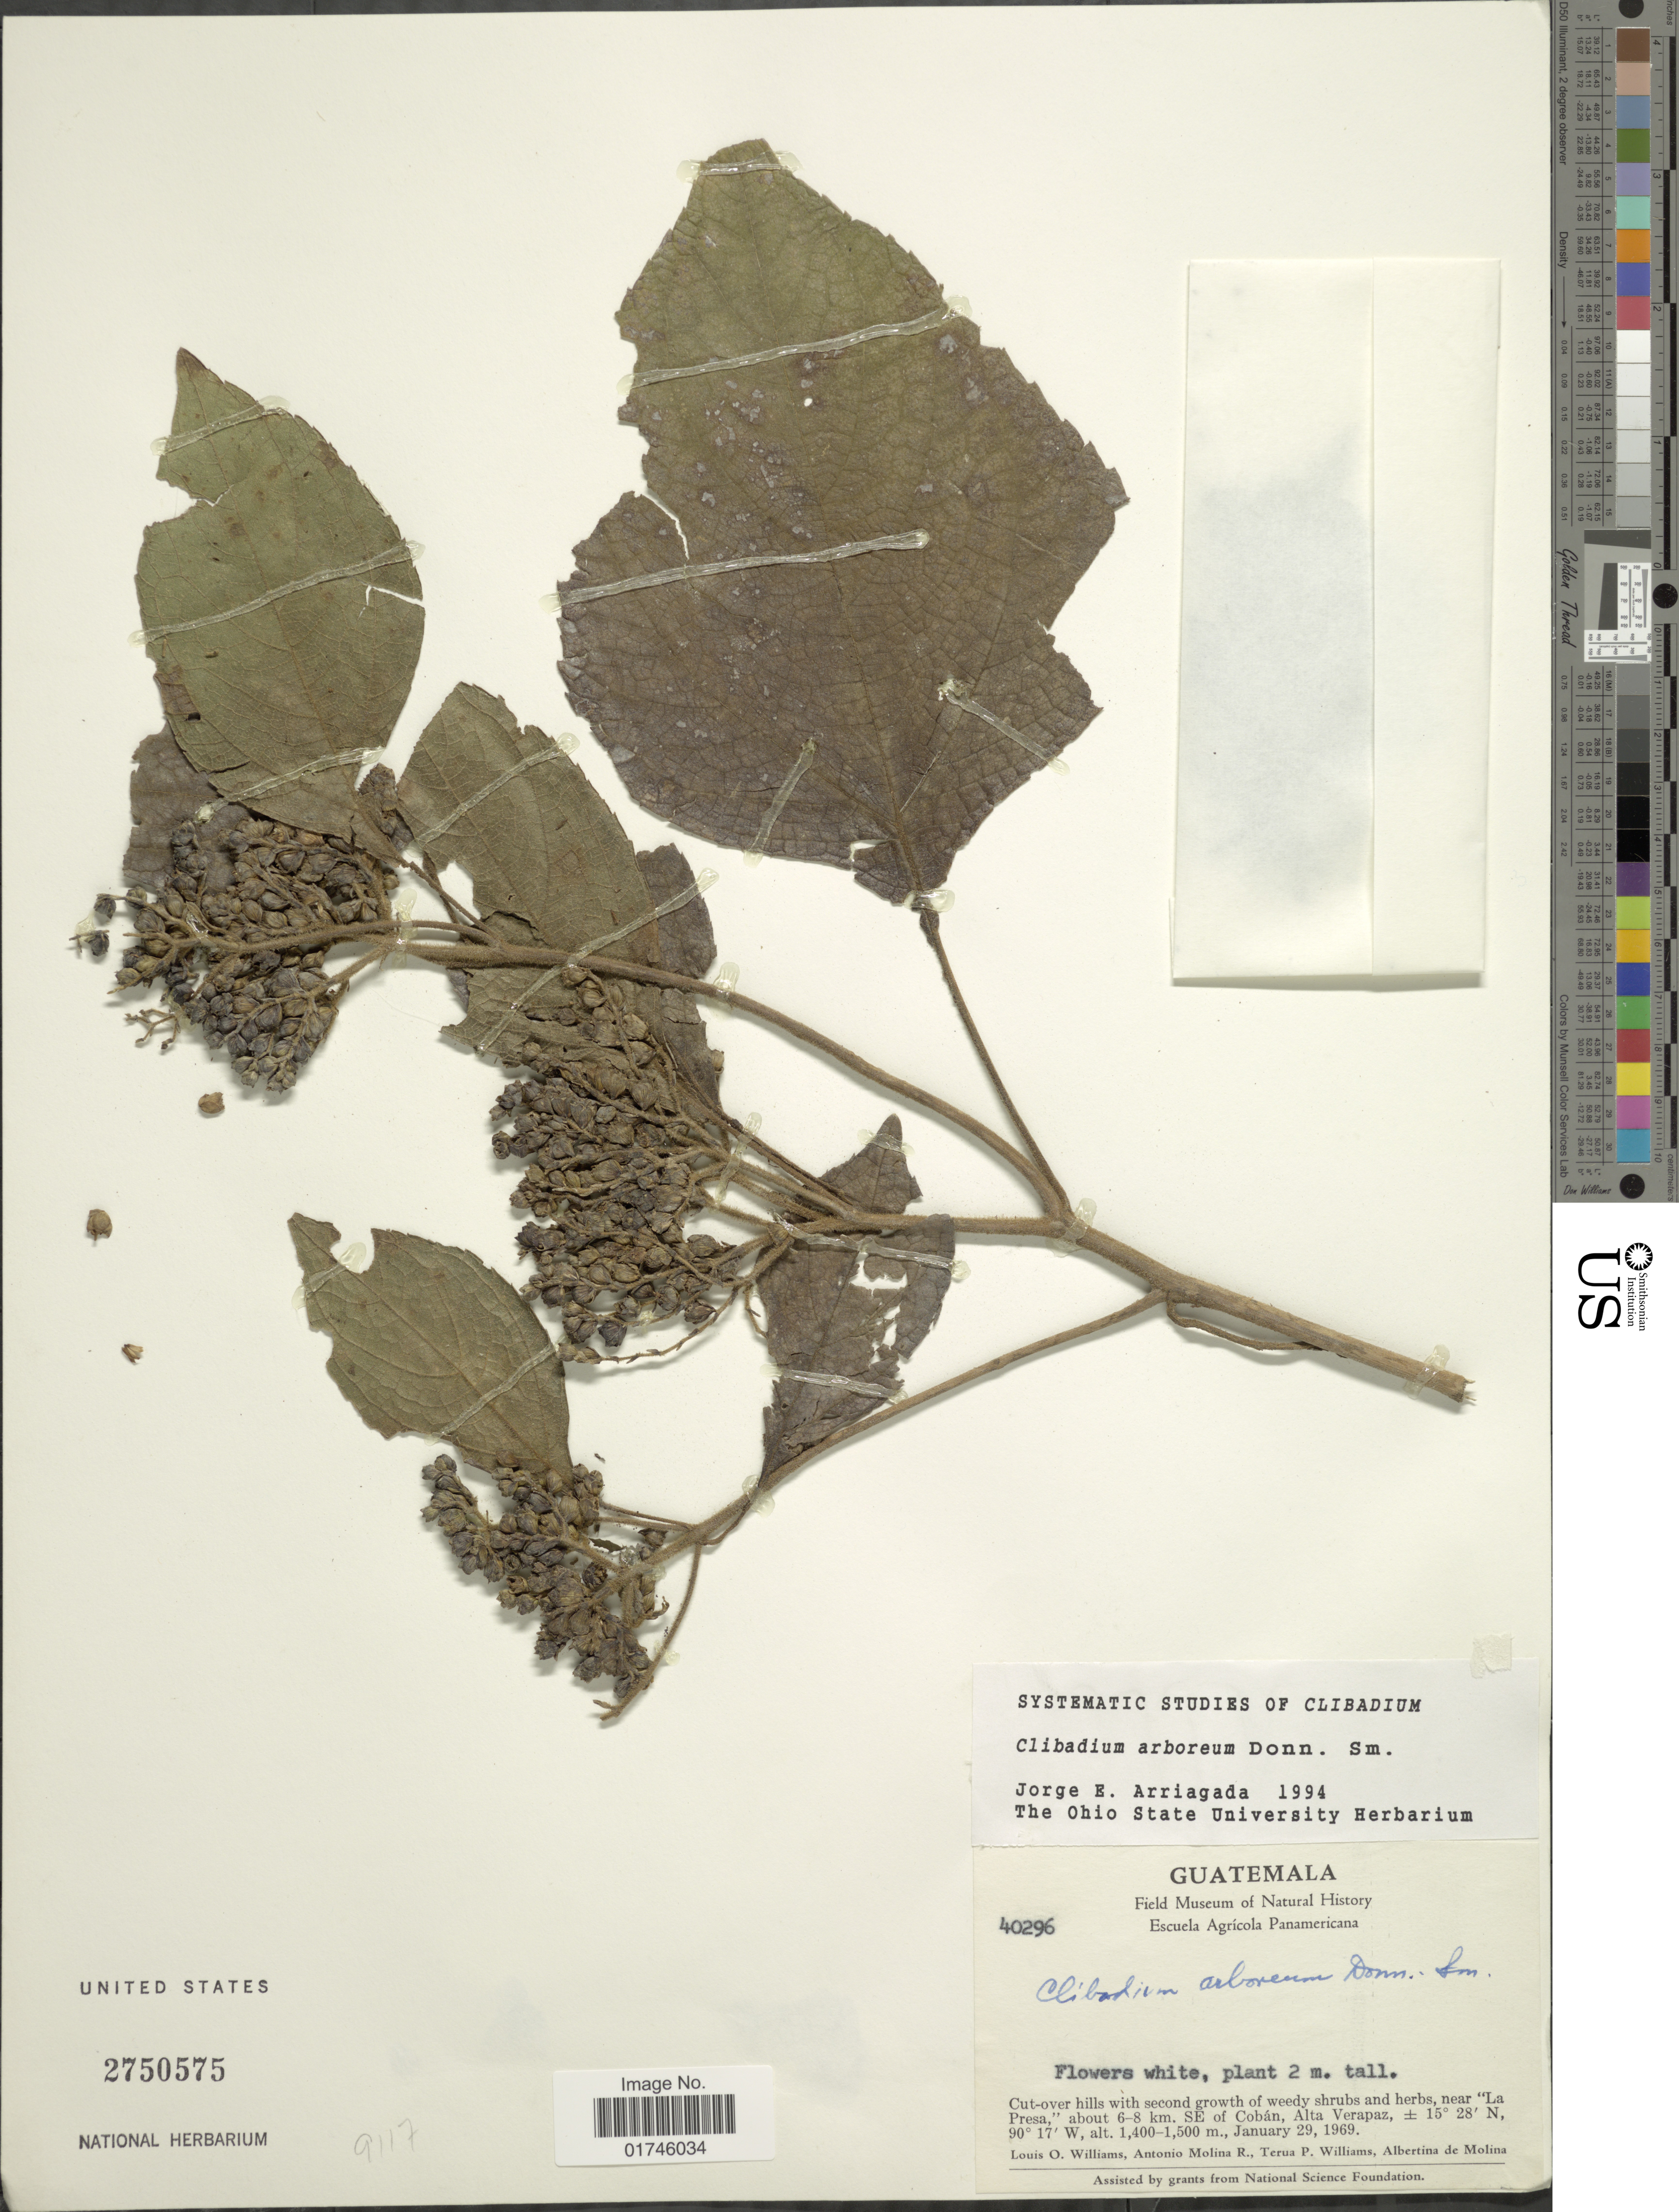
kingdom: Plantae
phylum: Tracheophyta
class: Magnoliopsida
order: Asterales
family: Asteraceae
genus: Clibadium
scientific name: Clibadium arboreum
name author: Donn. Sm.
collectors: L. O. Williams, A. Molina R., T. P. Williams & A. R. Molina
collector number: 40296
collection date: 1969-01-29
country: Guatemala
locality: Near "La Presa, "about 6-8 km. SE of Coban. Alta Verapaz.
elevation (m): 1400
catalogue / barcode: US 2750575